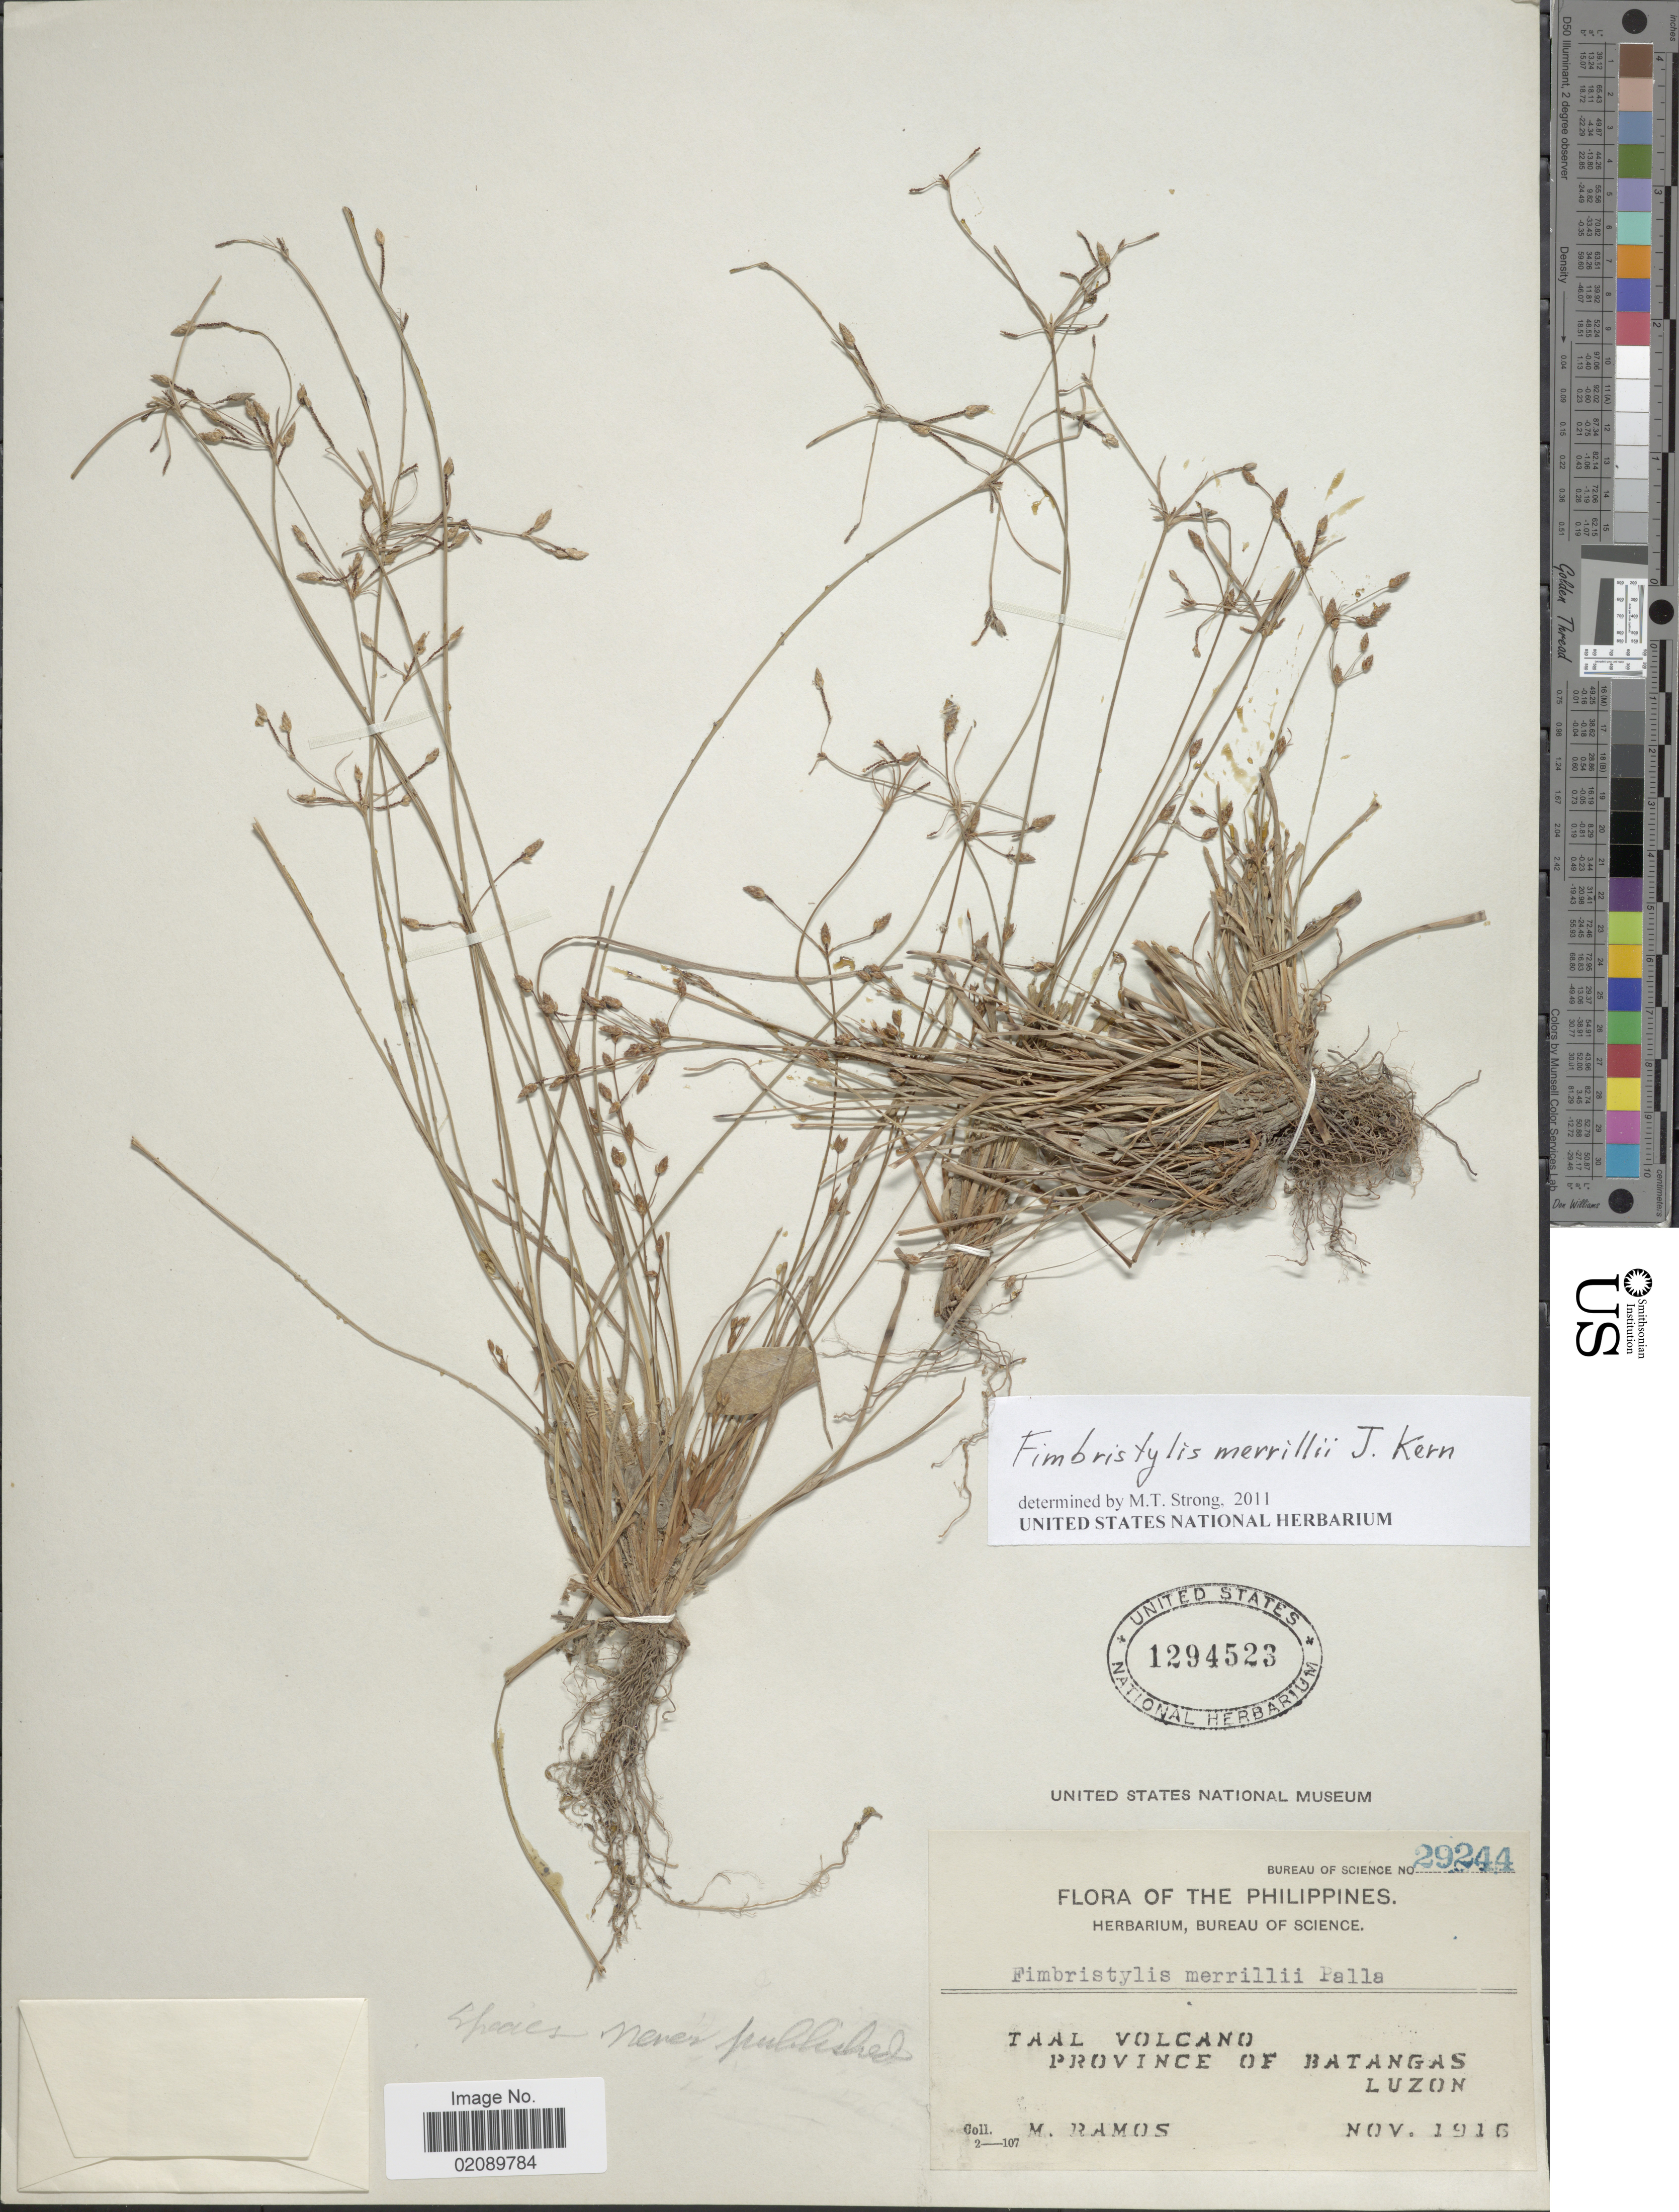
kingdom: Plantae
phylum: Tracheophyta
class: Liliopsida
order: Poales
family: Cyperaceae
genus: Fimbristylis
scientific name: Fimbristylis merrillii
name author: J. Kern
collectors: M. Ramos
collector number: Bureau of Science 29244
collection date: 1916-11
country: Philippines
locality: Taal Volcano, Province of Batangas, Luzon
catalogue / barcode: US 1294523